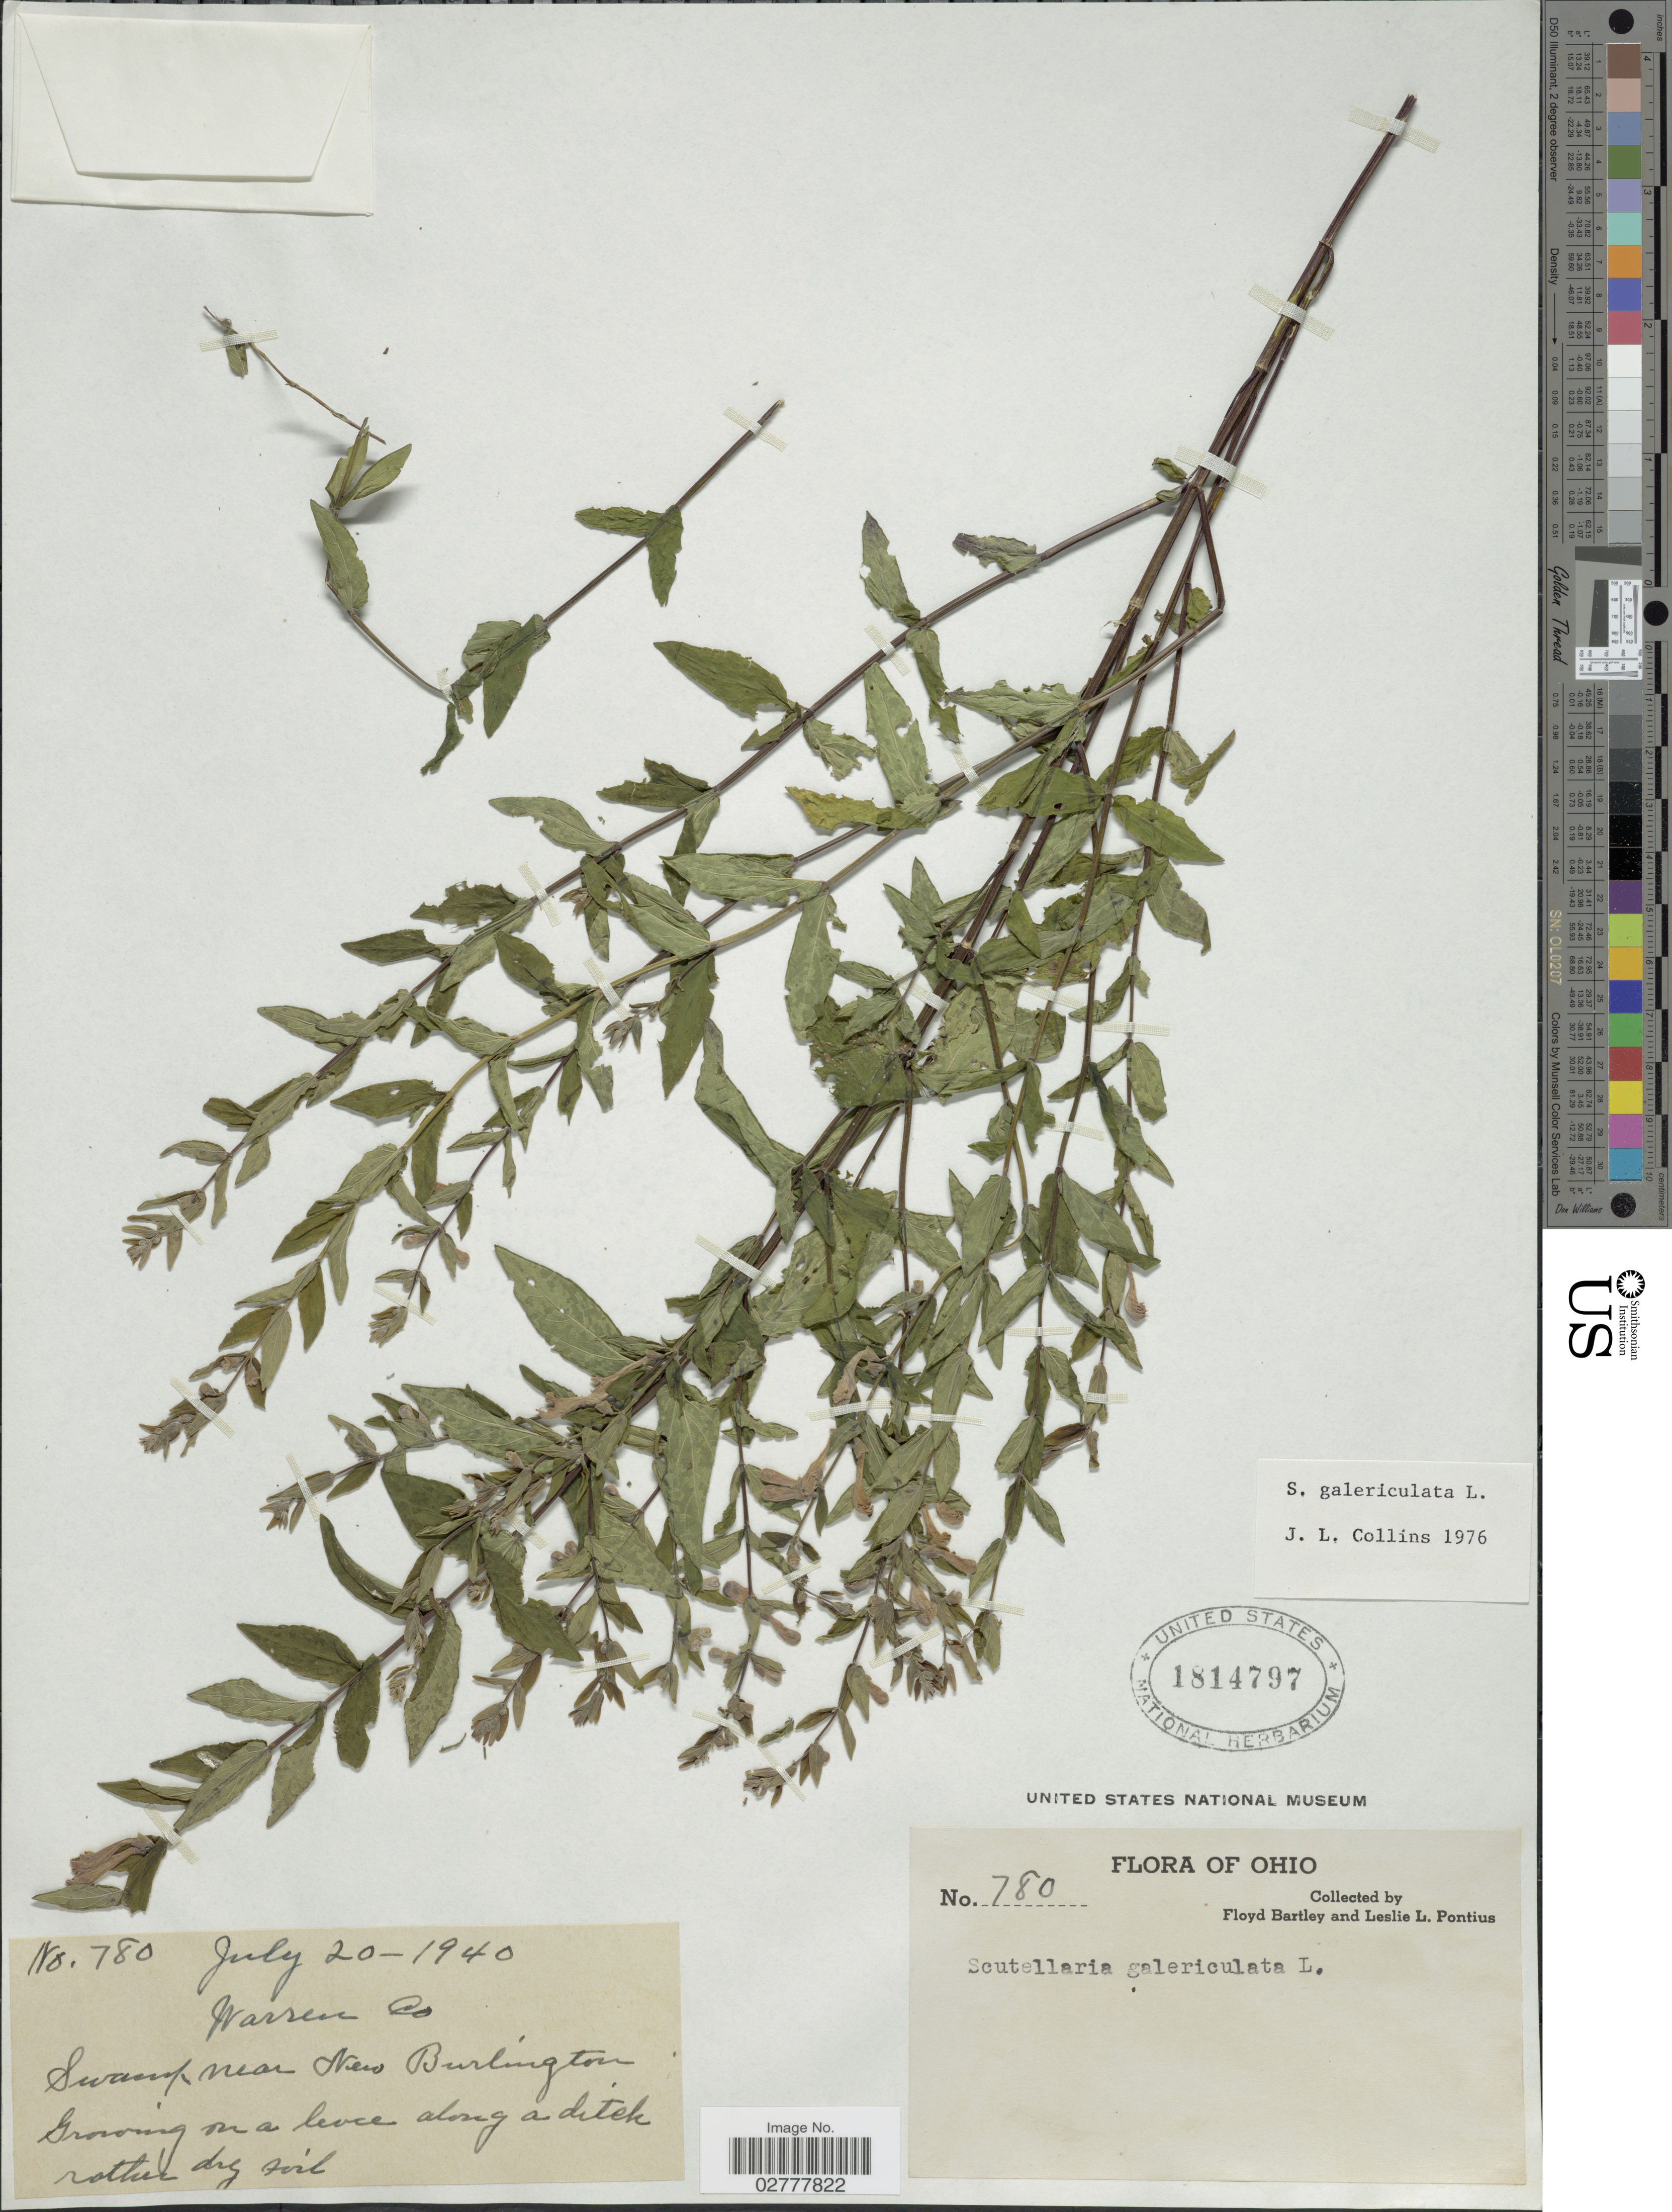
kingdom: Plantae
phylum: Tracheophyta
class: Magnoliopsida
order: Lamiales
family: Lamiaceae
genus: Scutellaria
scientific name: Scutellaria galericulata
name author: L.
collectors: F. Bartley & L. Pontius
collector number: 780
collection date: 1940-07-20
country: United States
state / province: Ohio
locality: Warren Co. Swamp near New Burlington.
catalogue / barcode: US 1814797